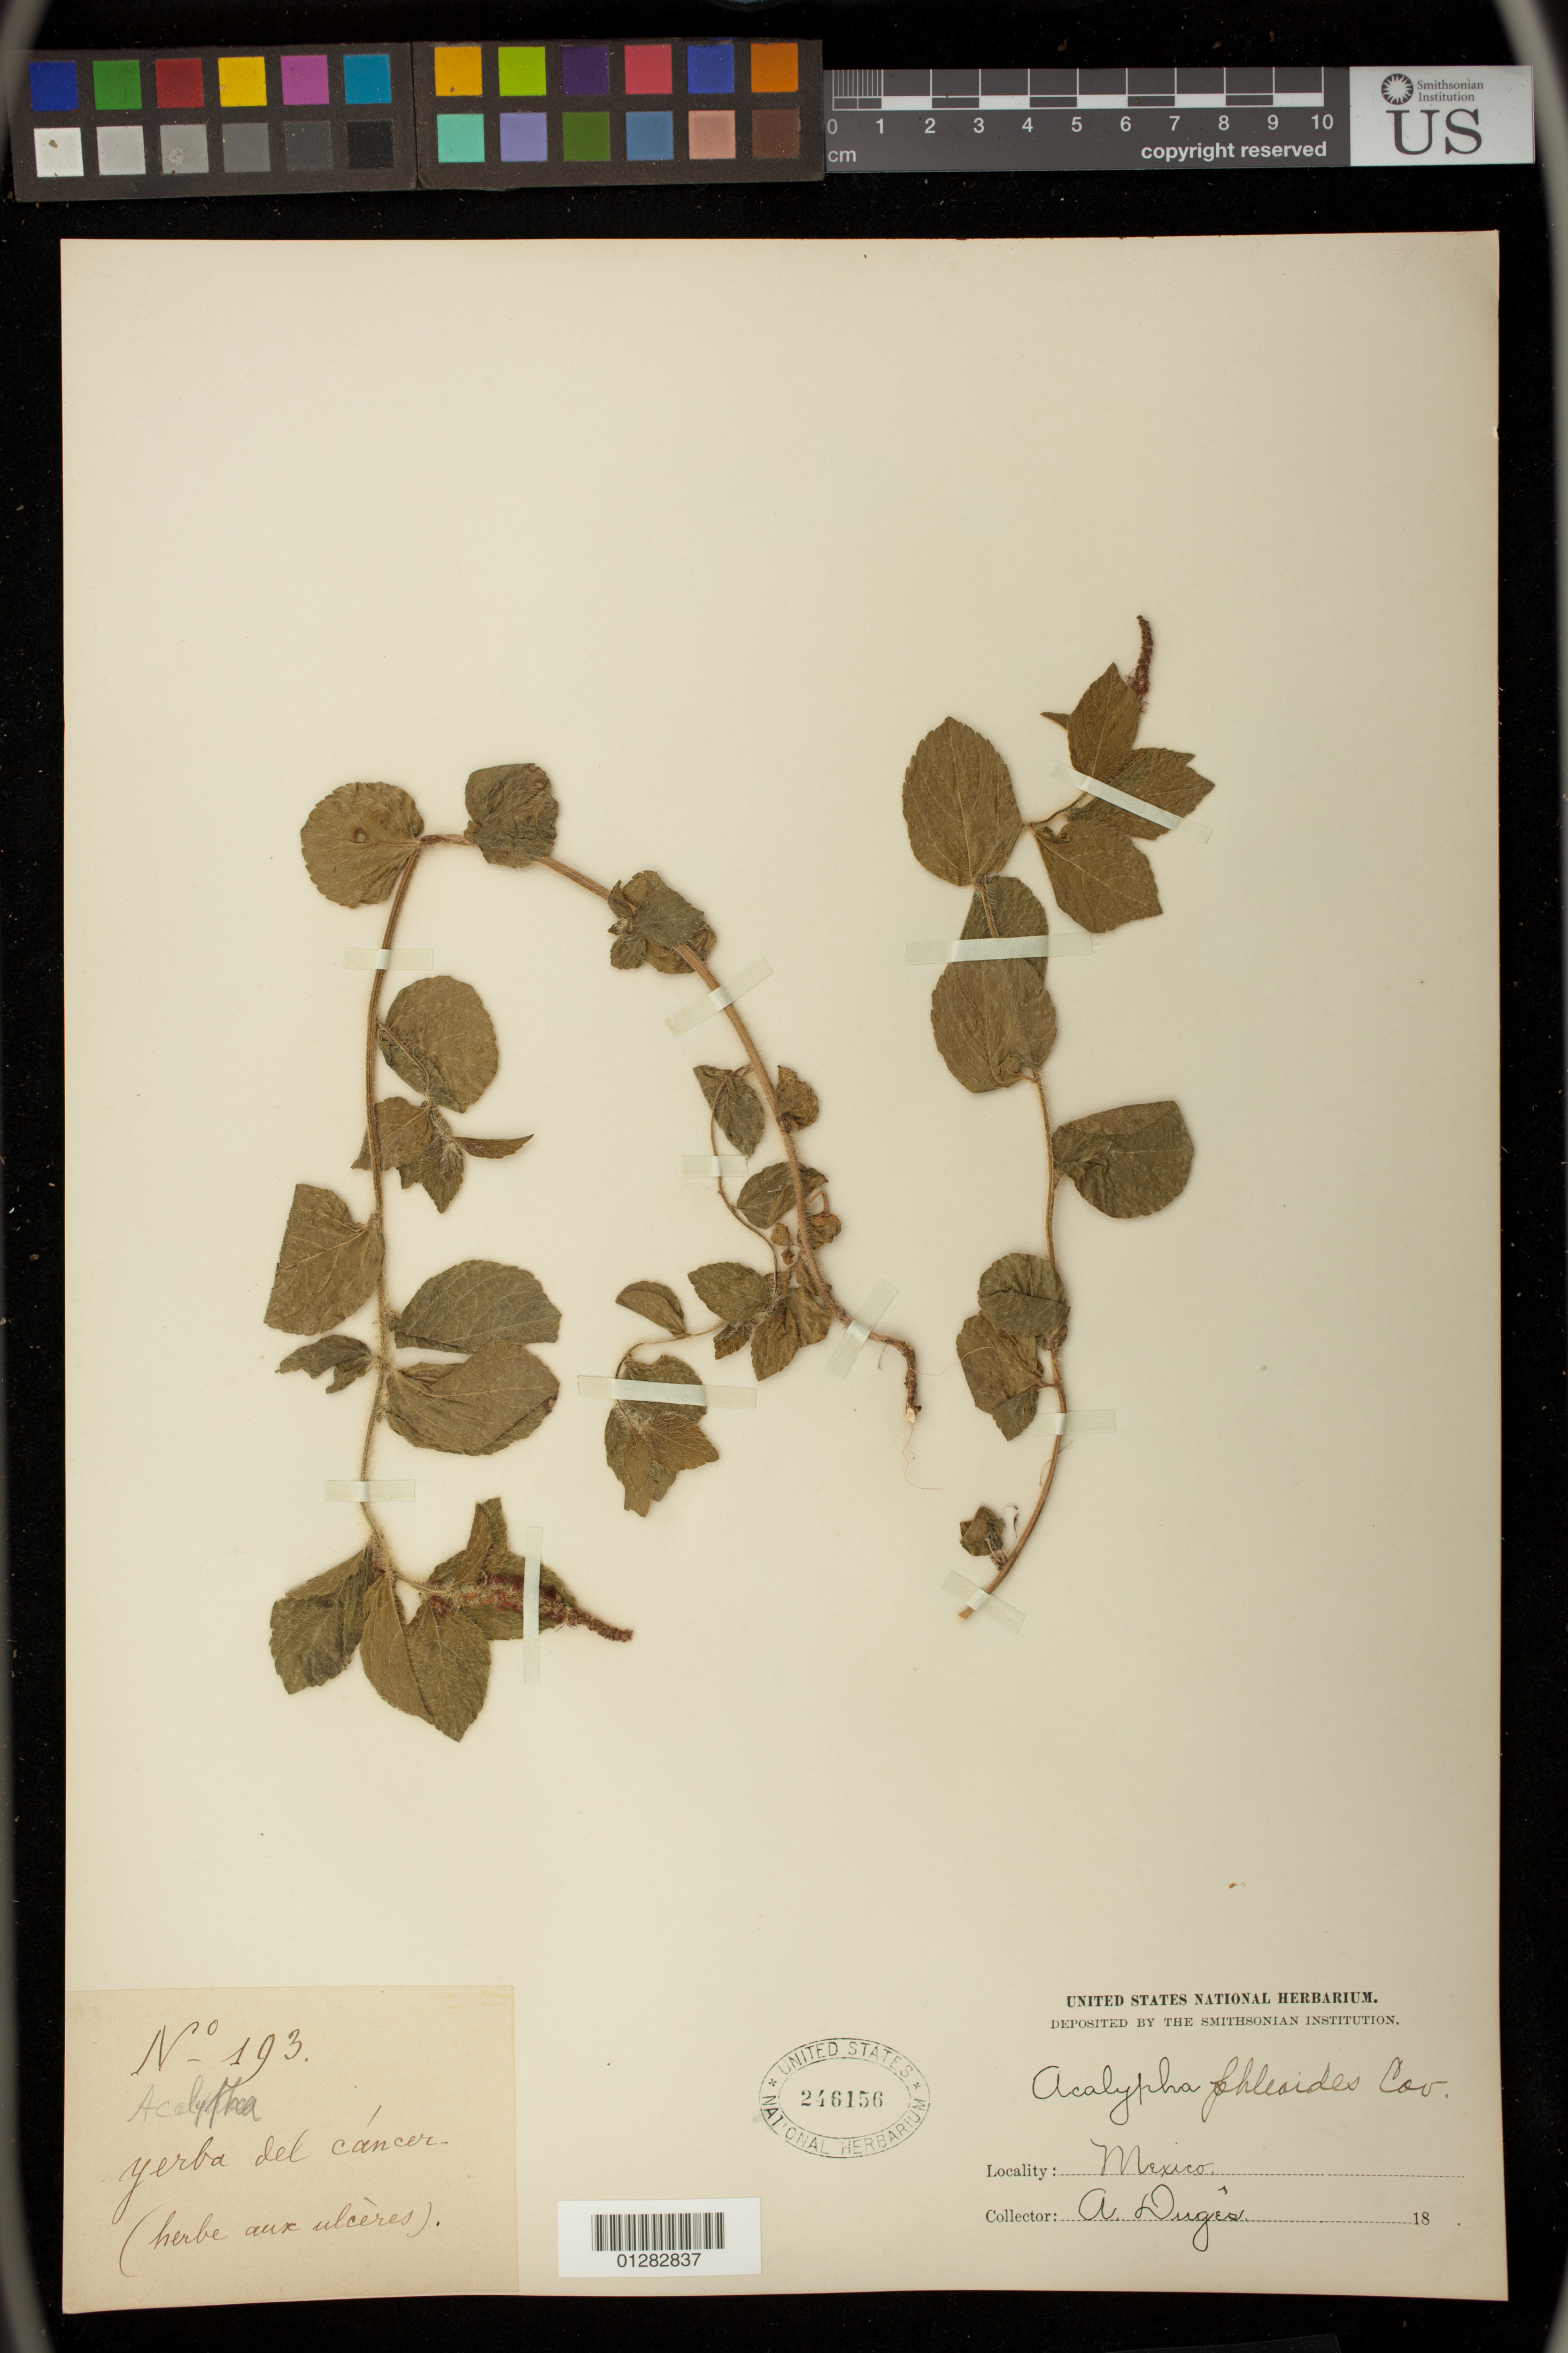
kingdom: Plantae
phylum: Tracheophyta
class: Magnoliopsida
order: Malpighiales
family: Euphorbiaceae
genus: Acalypha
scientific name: Acalypha sp.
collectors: A. Duges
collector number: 193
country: Mexico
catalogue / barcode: US 246156